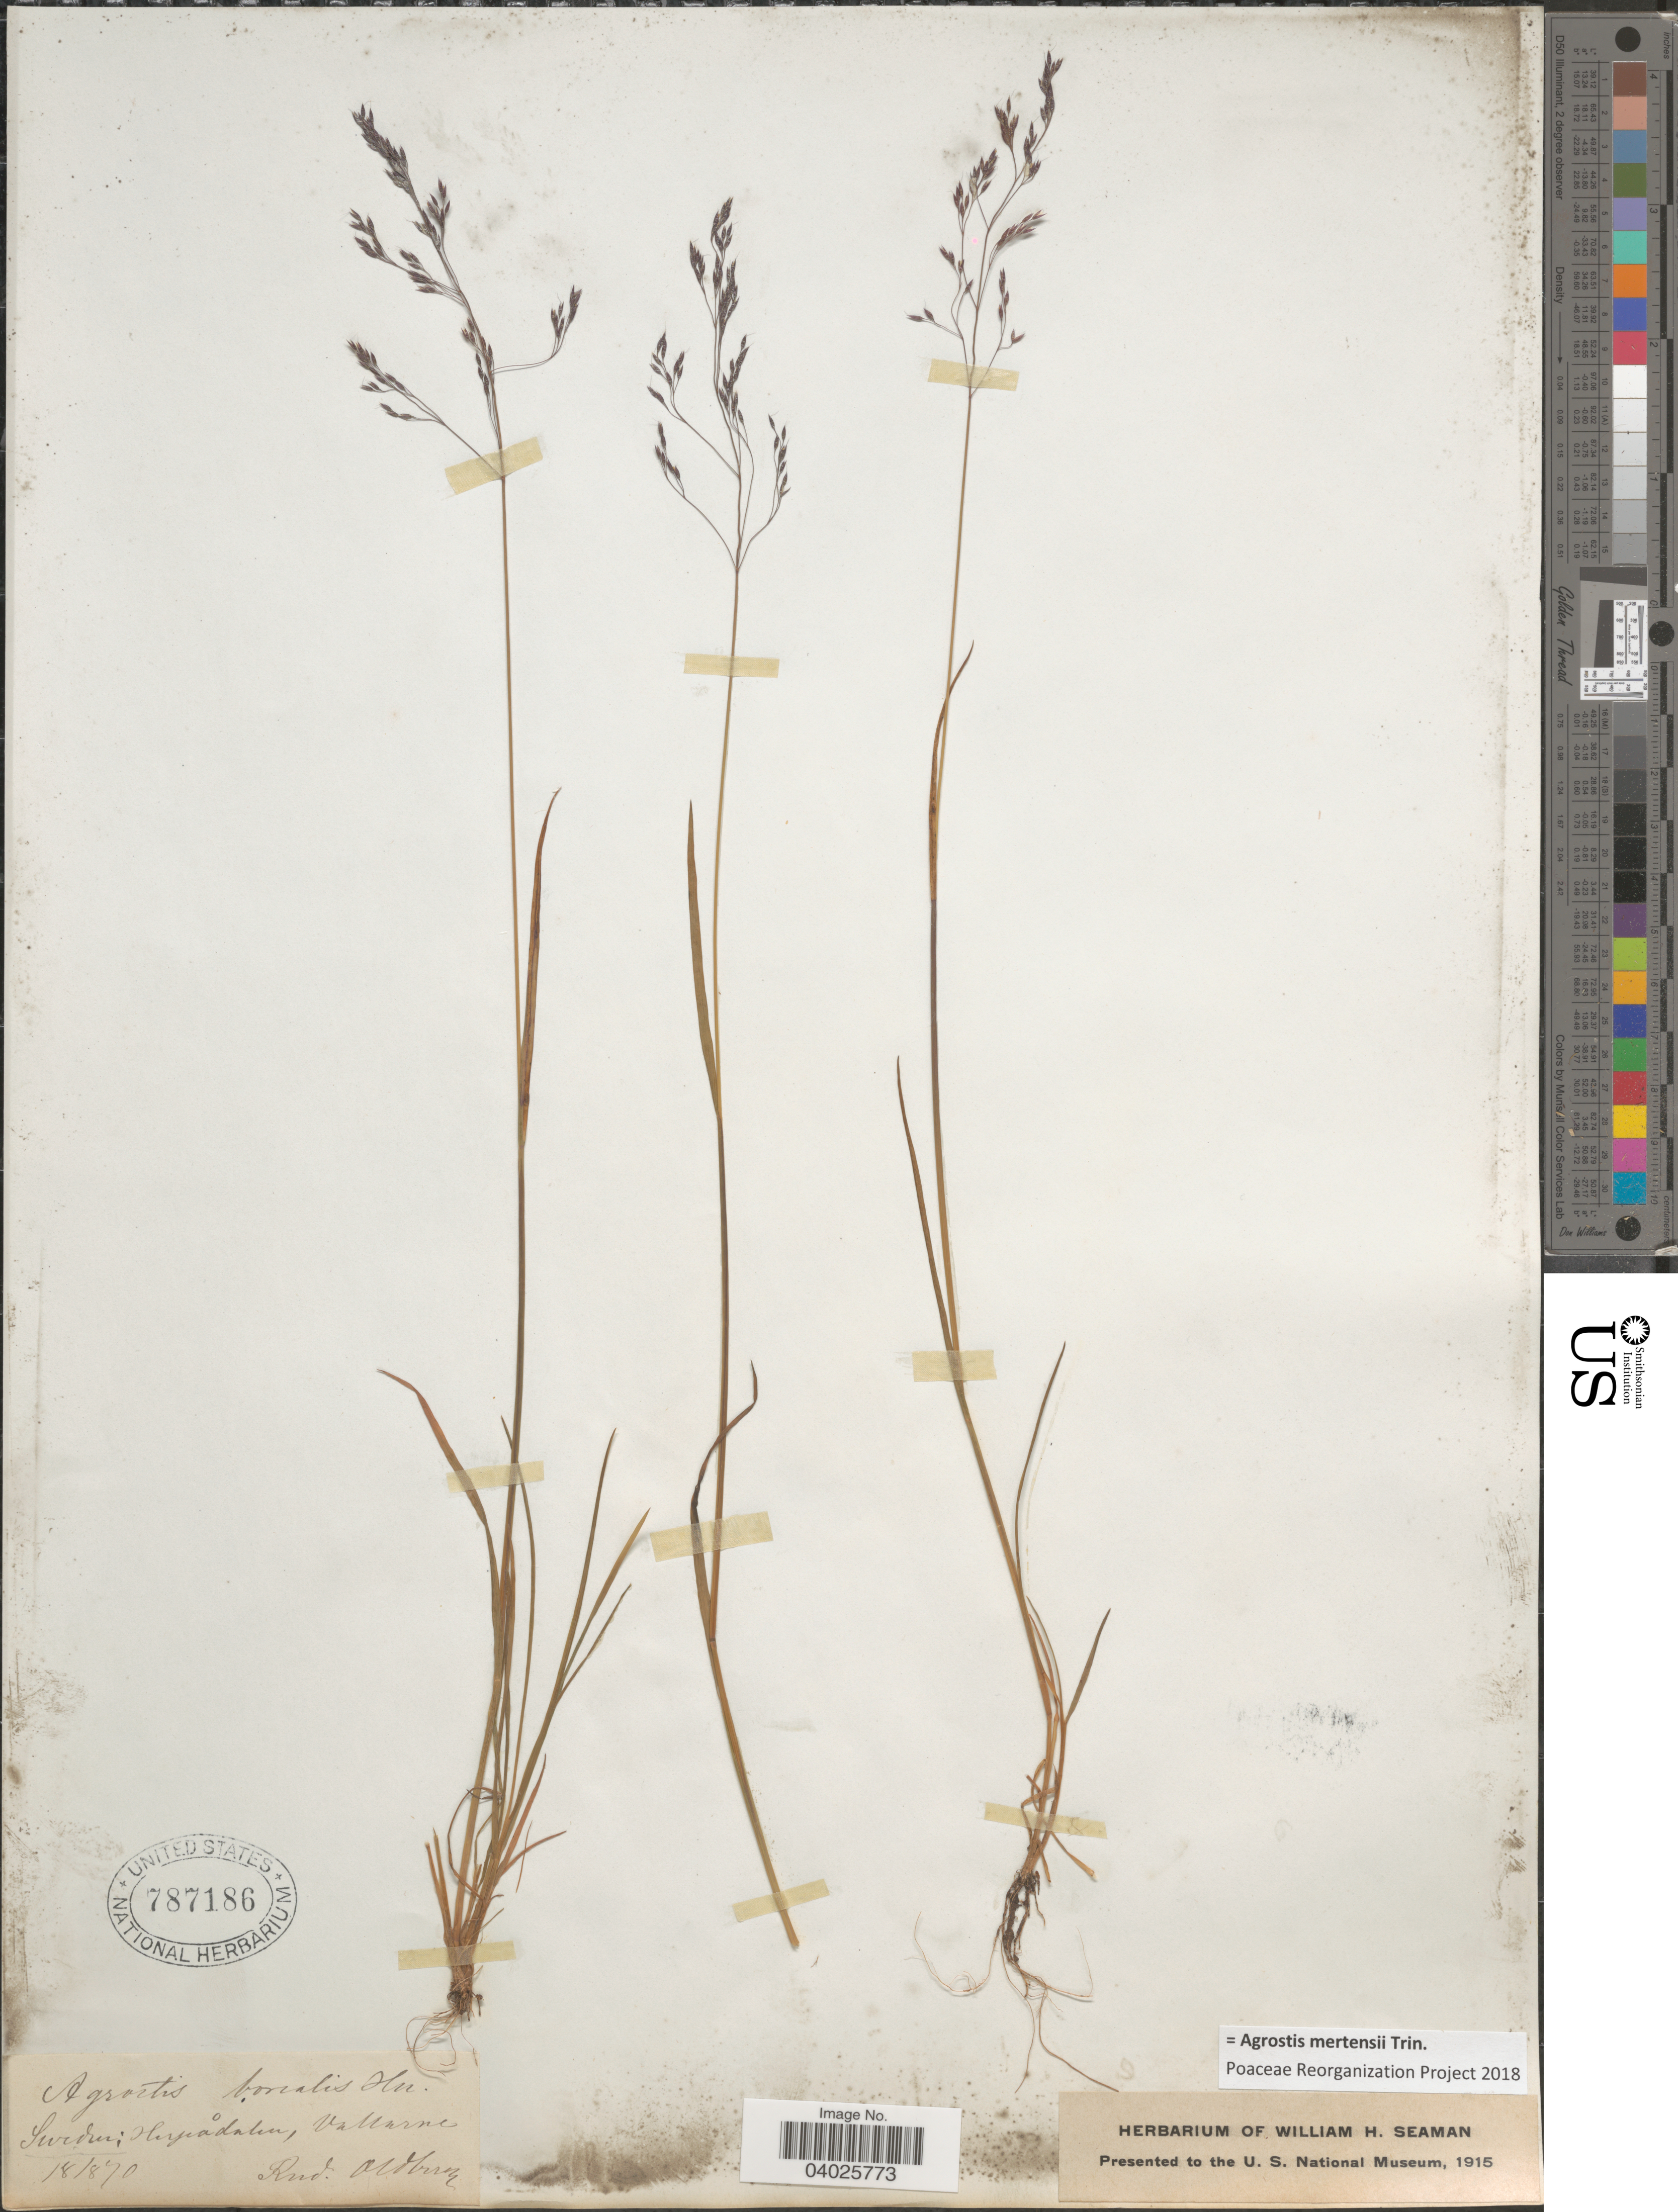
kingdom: Plantae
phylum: Tracheophyta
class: Liliopsida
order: Poales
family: Poaceae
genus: Agrostis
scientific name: Agrostis mertensii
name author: Trin.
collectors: R. Oldberg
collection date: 1870-08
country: Sweden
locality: Heyeådalen, Vallarne.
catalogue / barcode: US 787186